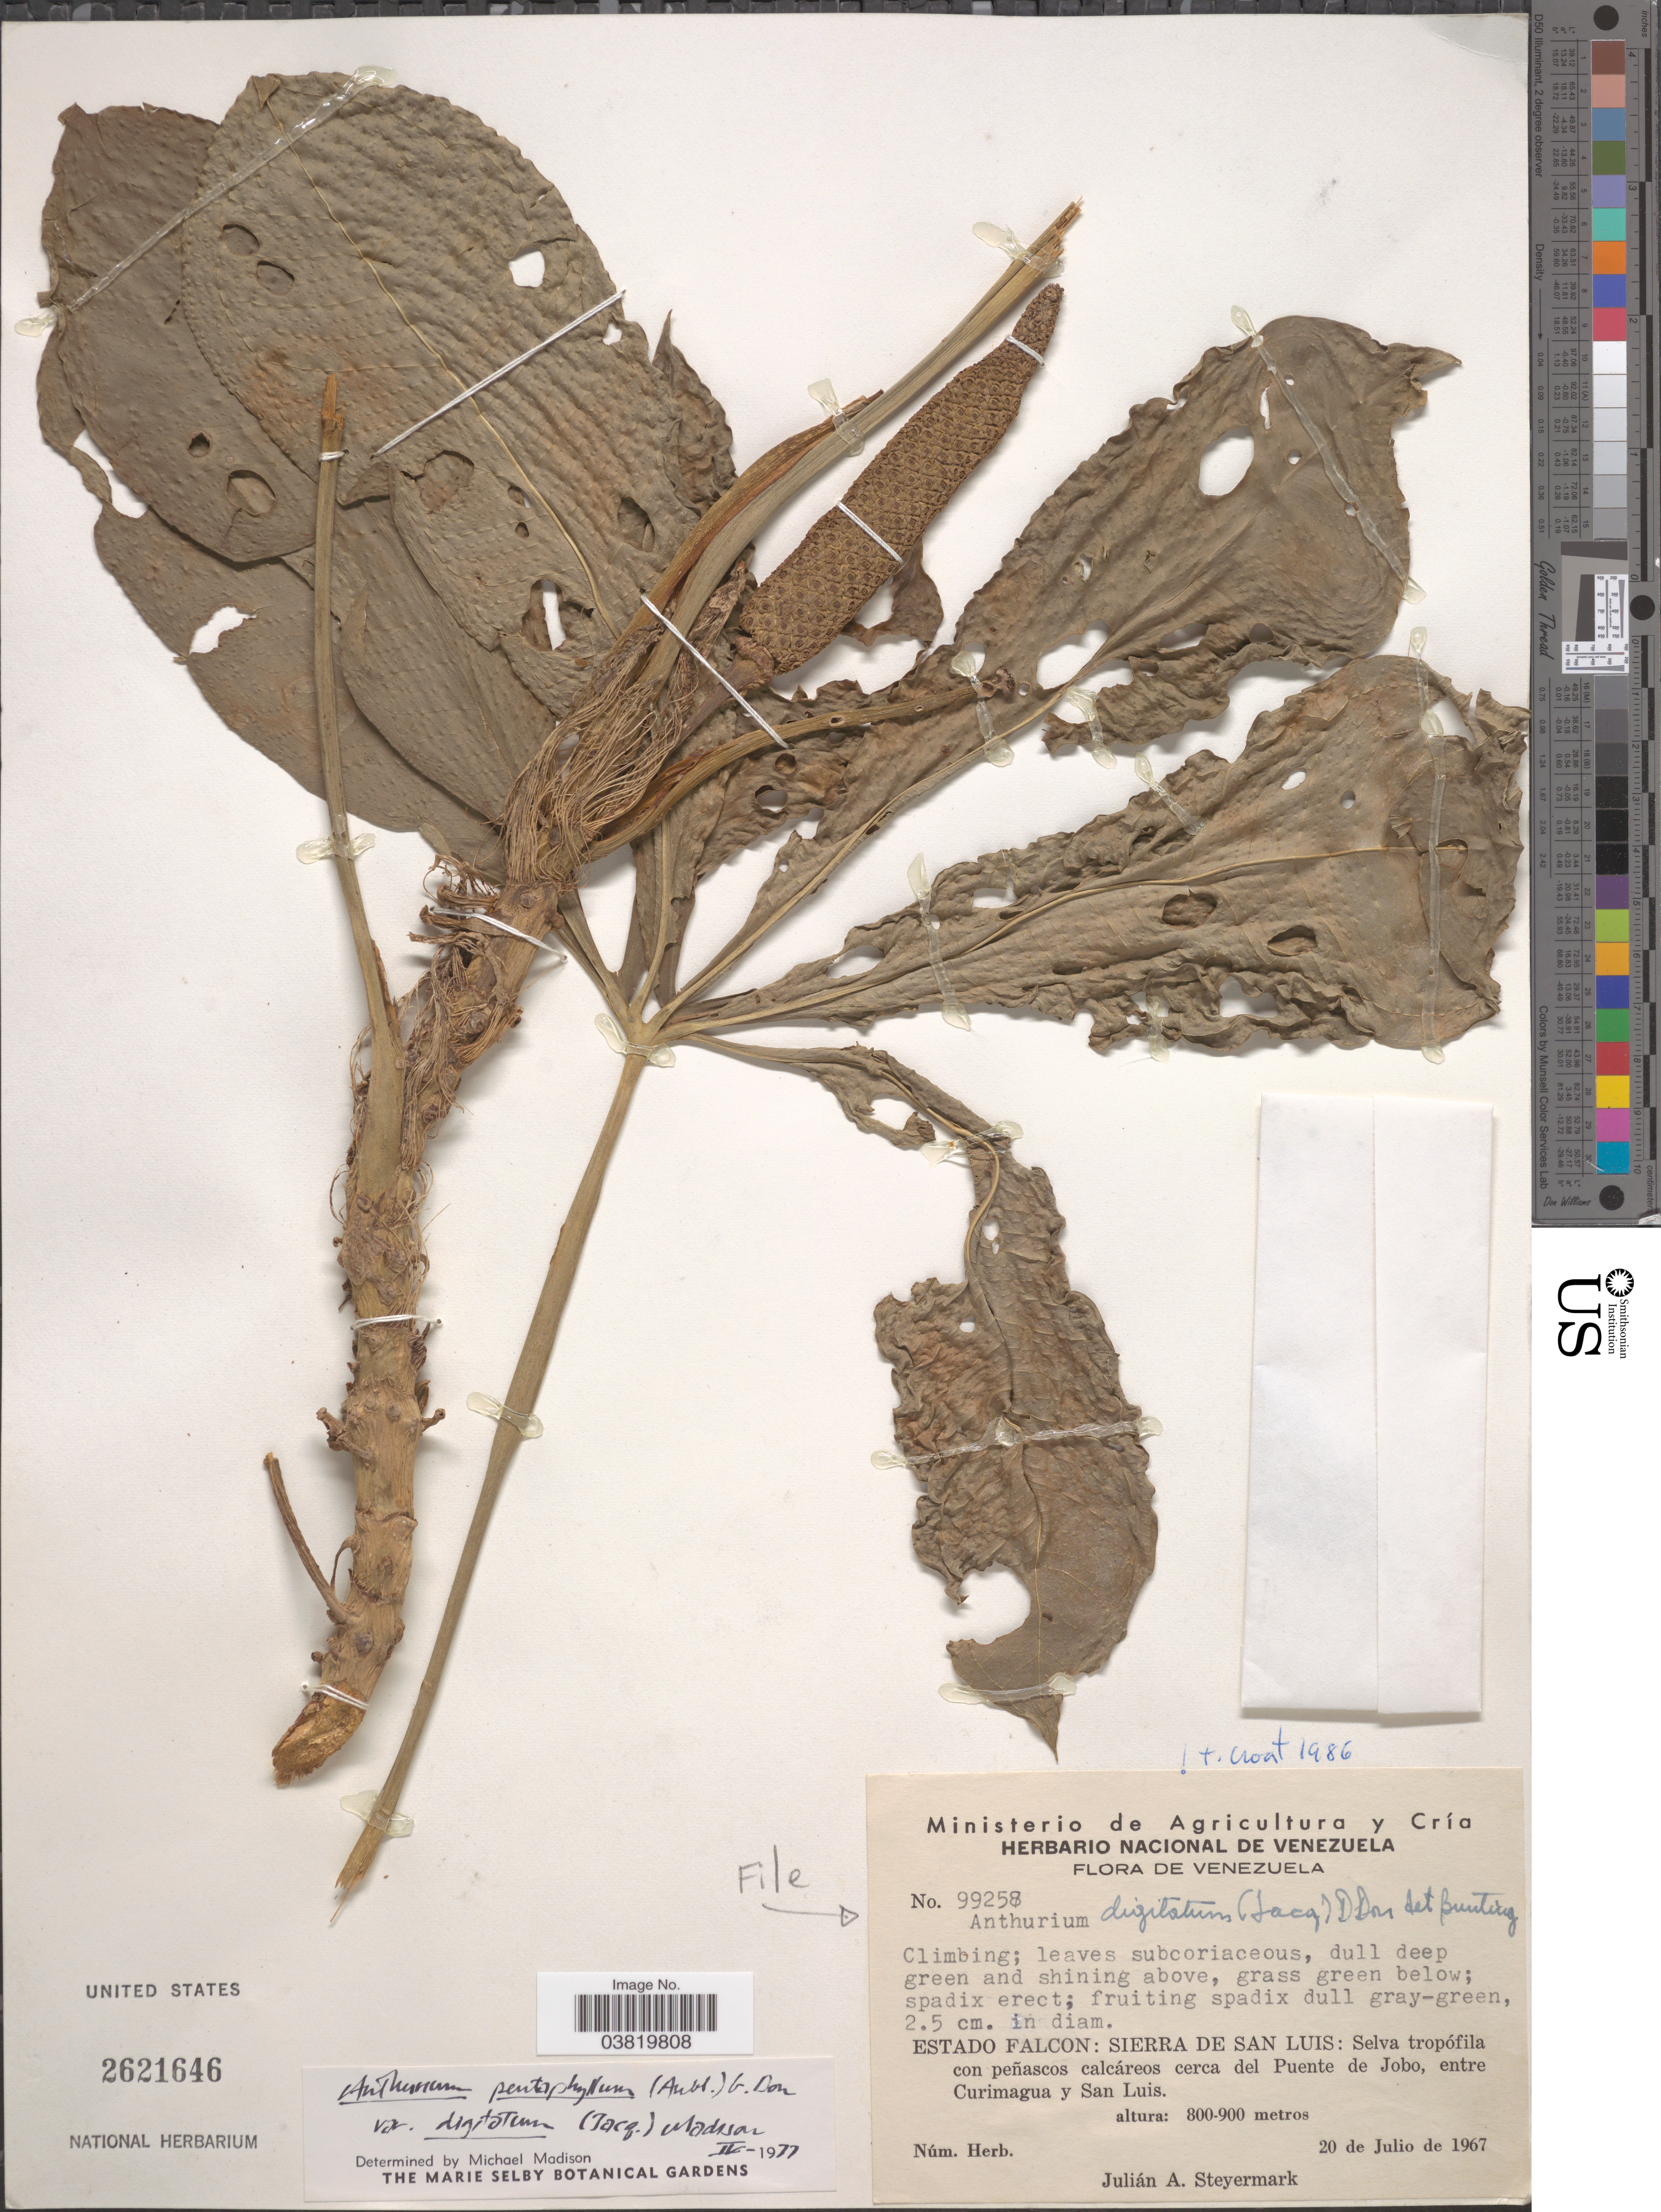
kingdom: Plantae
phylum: Tracheophyta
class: Liliopsida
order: Alismatales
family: Araceae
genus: Anthurium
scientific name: Anthurium digitatum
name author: (Jacq.) G. Don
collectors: J. Steyermark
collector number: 99258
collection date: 1967-07-20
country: Venezuela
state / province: Falcon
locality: Sierra de San Luis: Selva tropófila con peñascos calcáreos cerca del Puente de Jobo, entre Curimagua y San Luis.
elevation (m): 800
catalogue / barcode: US 2621646